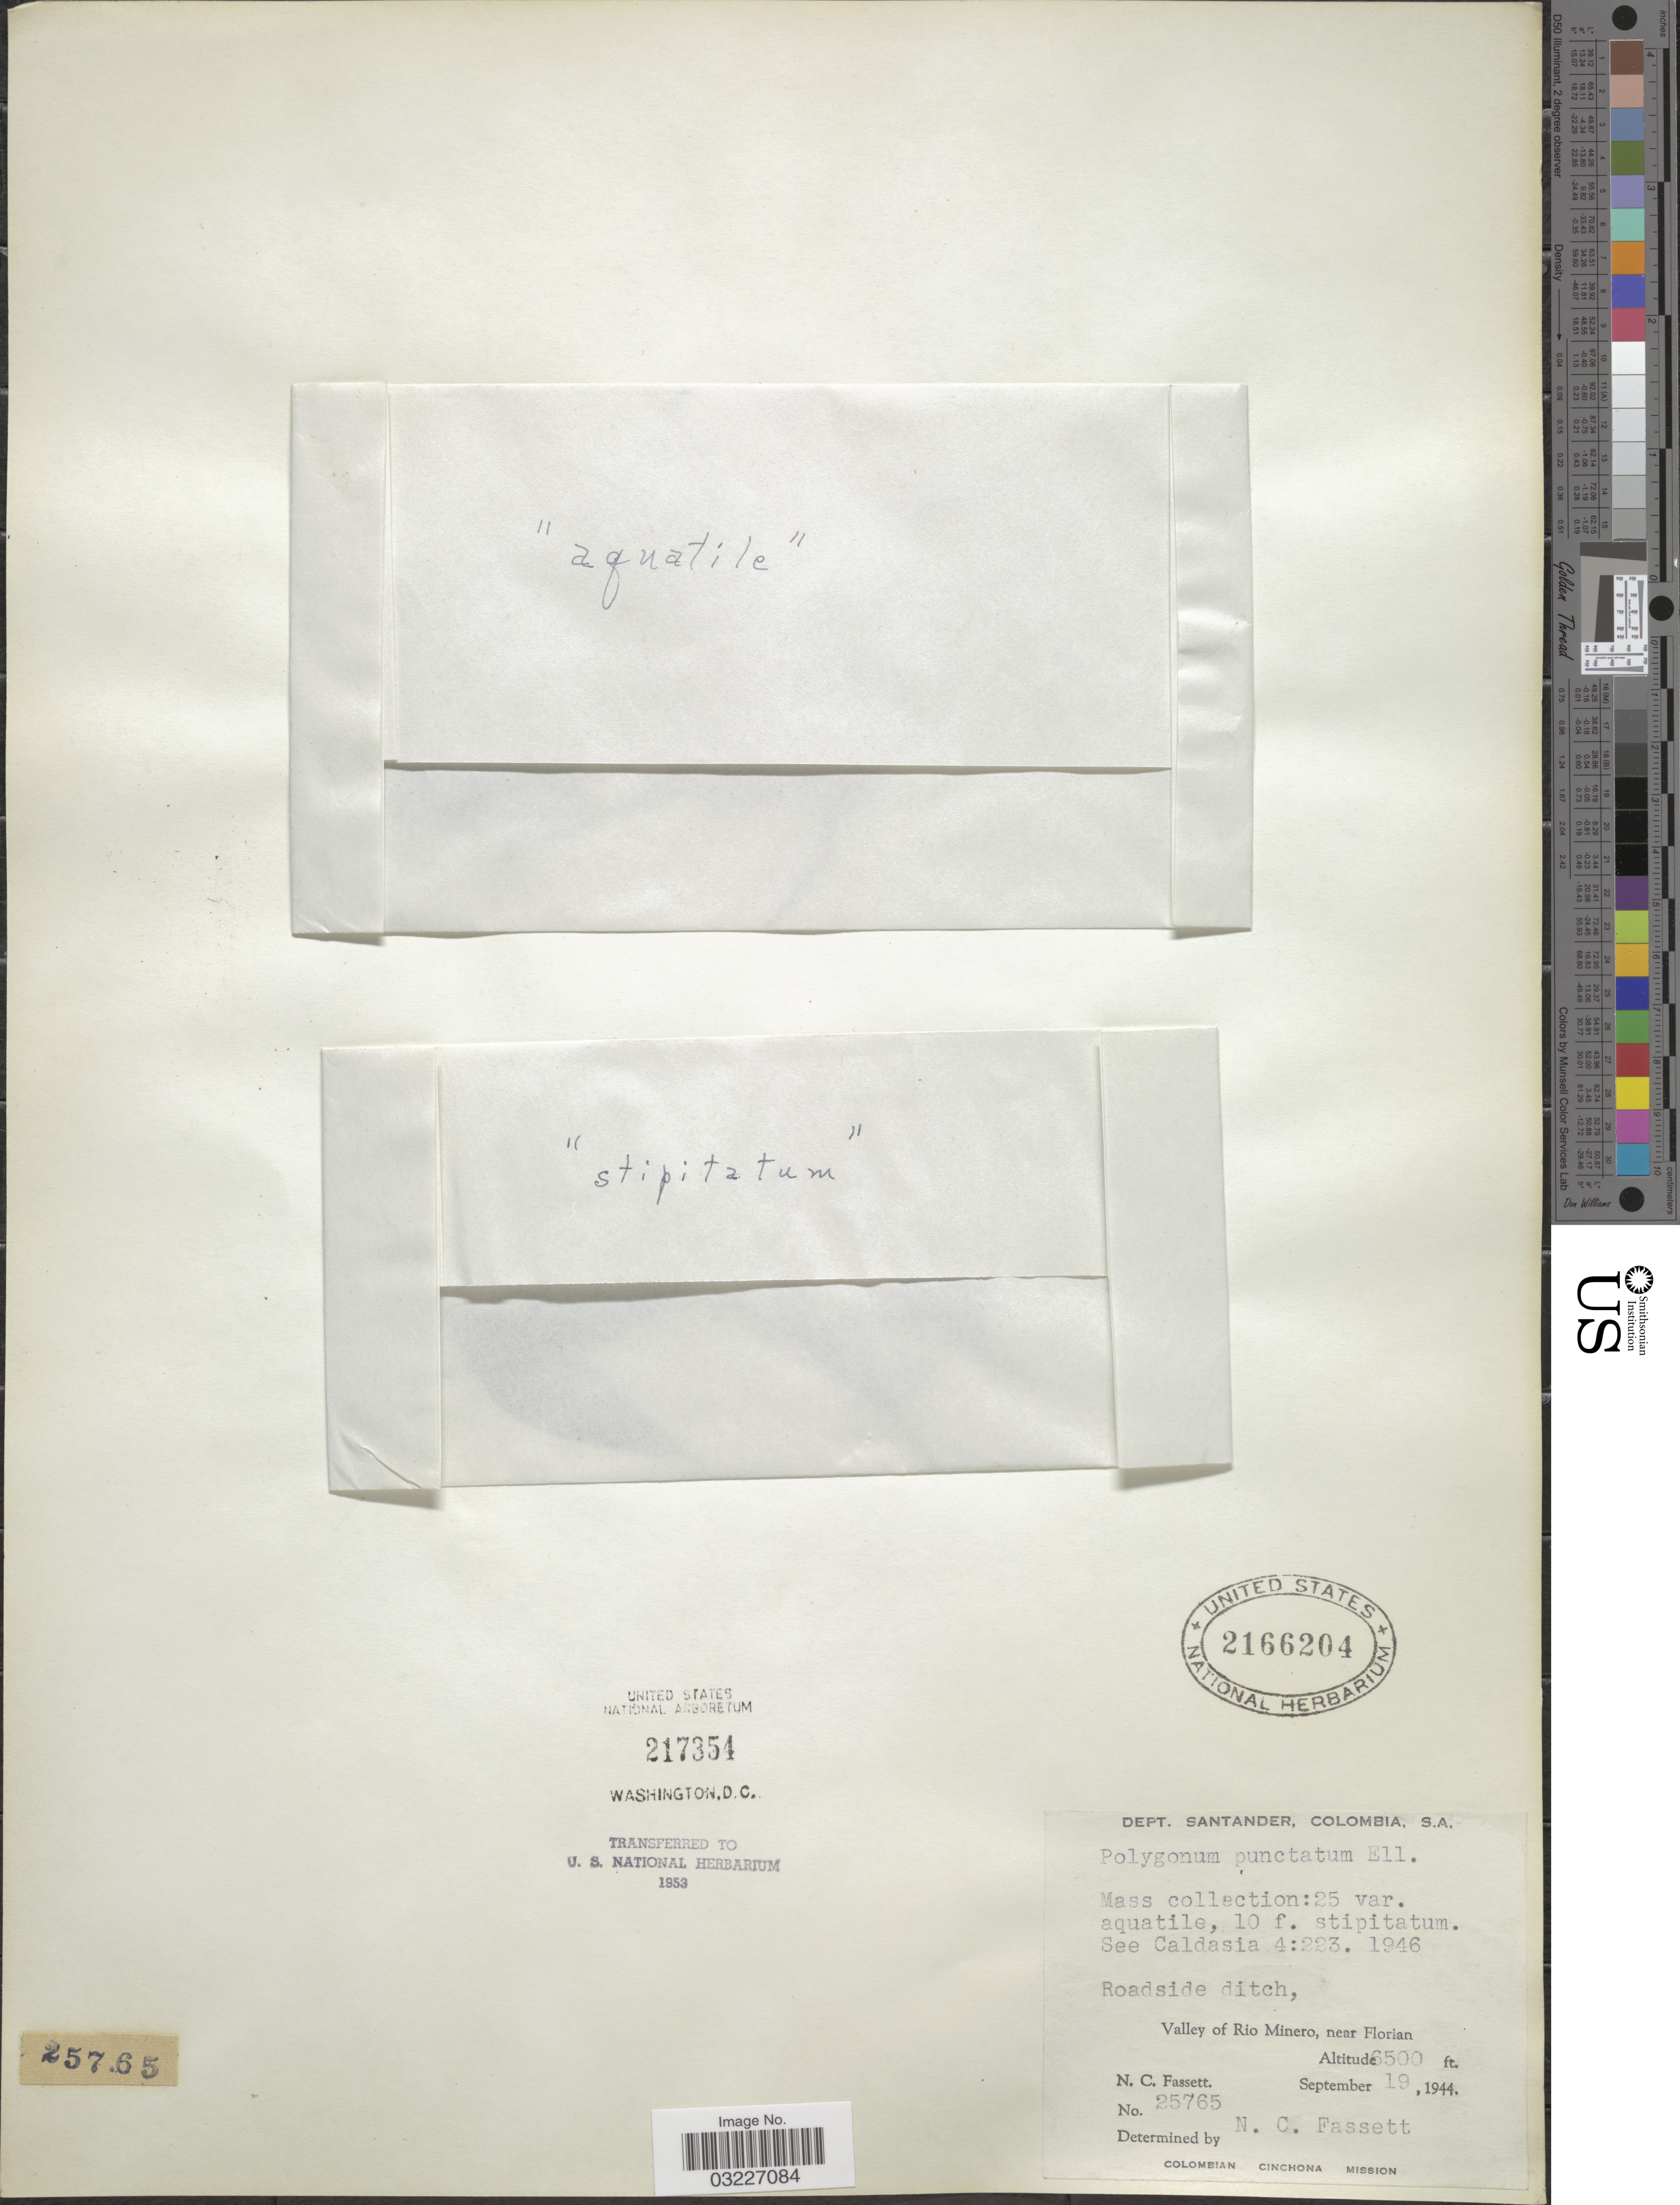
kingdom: Plantae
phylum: Tracheophyta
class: Magnoliopsida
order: Caryophyllales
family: Polygonaceae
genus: Polygonum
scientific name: Polygonum opelousanum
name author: Riddell ex Small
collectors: N. C. Fassett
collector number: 25765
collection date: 1944-09-19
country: Colombia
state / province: Santander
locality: Dept. Santander. Roadside ditch, Valley of Rio Minero, near Florian.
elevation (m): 1981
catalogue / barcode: US 2166204